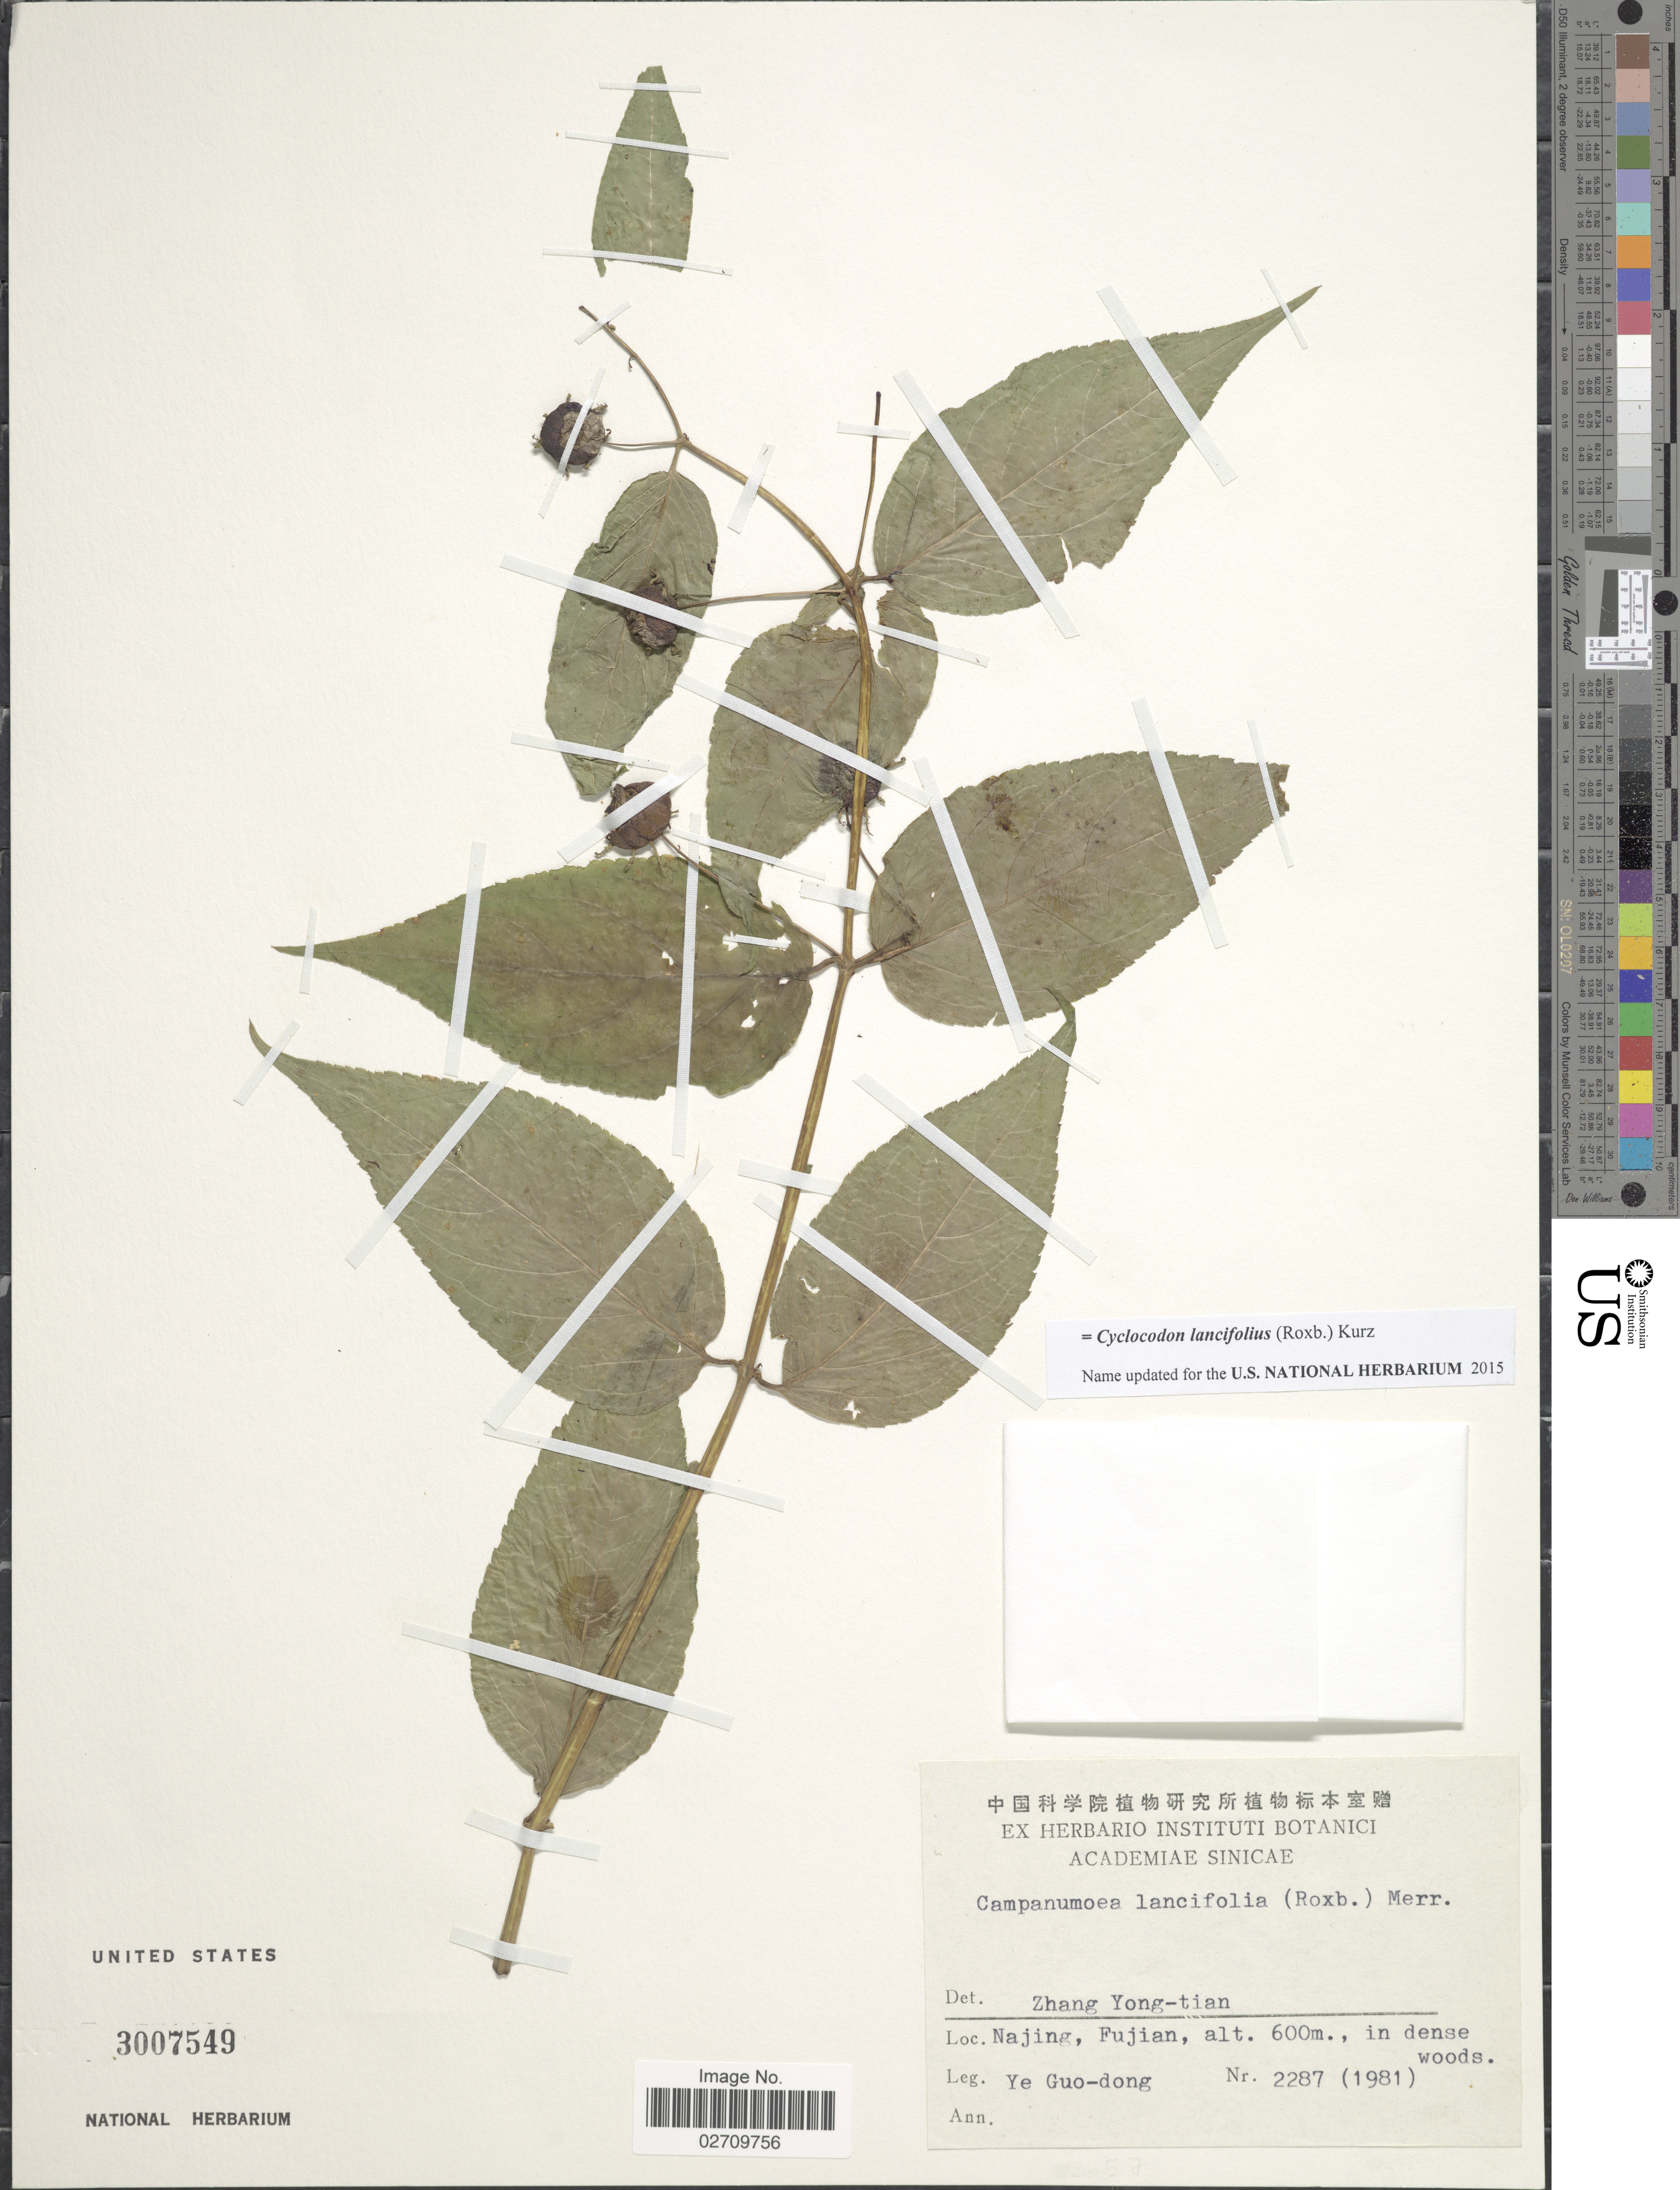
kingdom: Plantae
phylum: Tracheophyta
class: Magnoliopsida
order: Asterales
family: Campanulaceae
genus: Cyclocodon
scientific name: Cyclocodon lancifolius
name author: (Roxb.) Kurz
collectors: Ye Guo-Dong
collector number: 2287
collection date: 1981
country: China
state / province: Fujian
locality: Najing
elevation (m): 600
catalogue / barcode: US 3007549